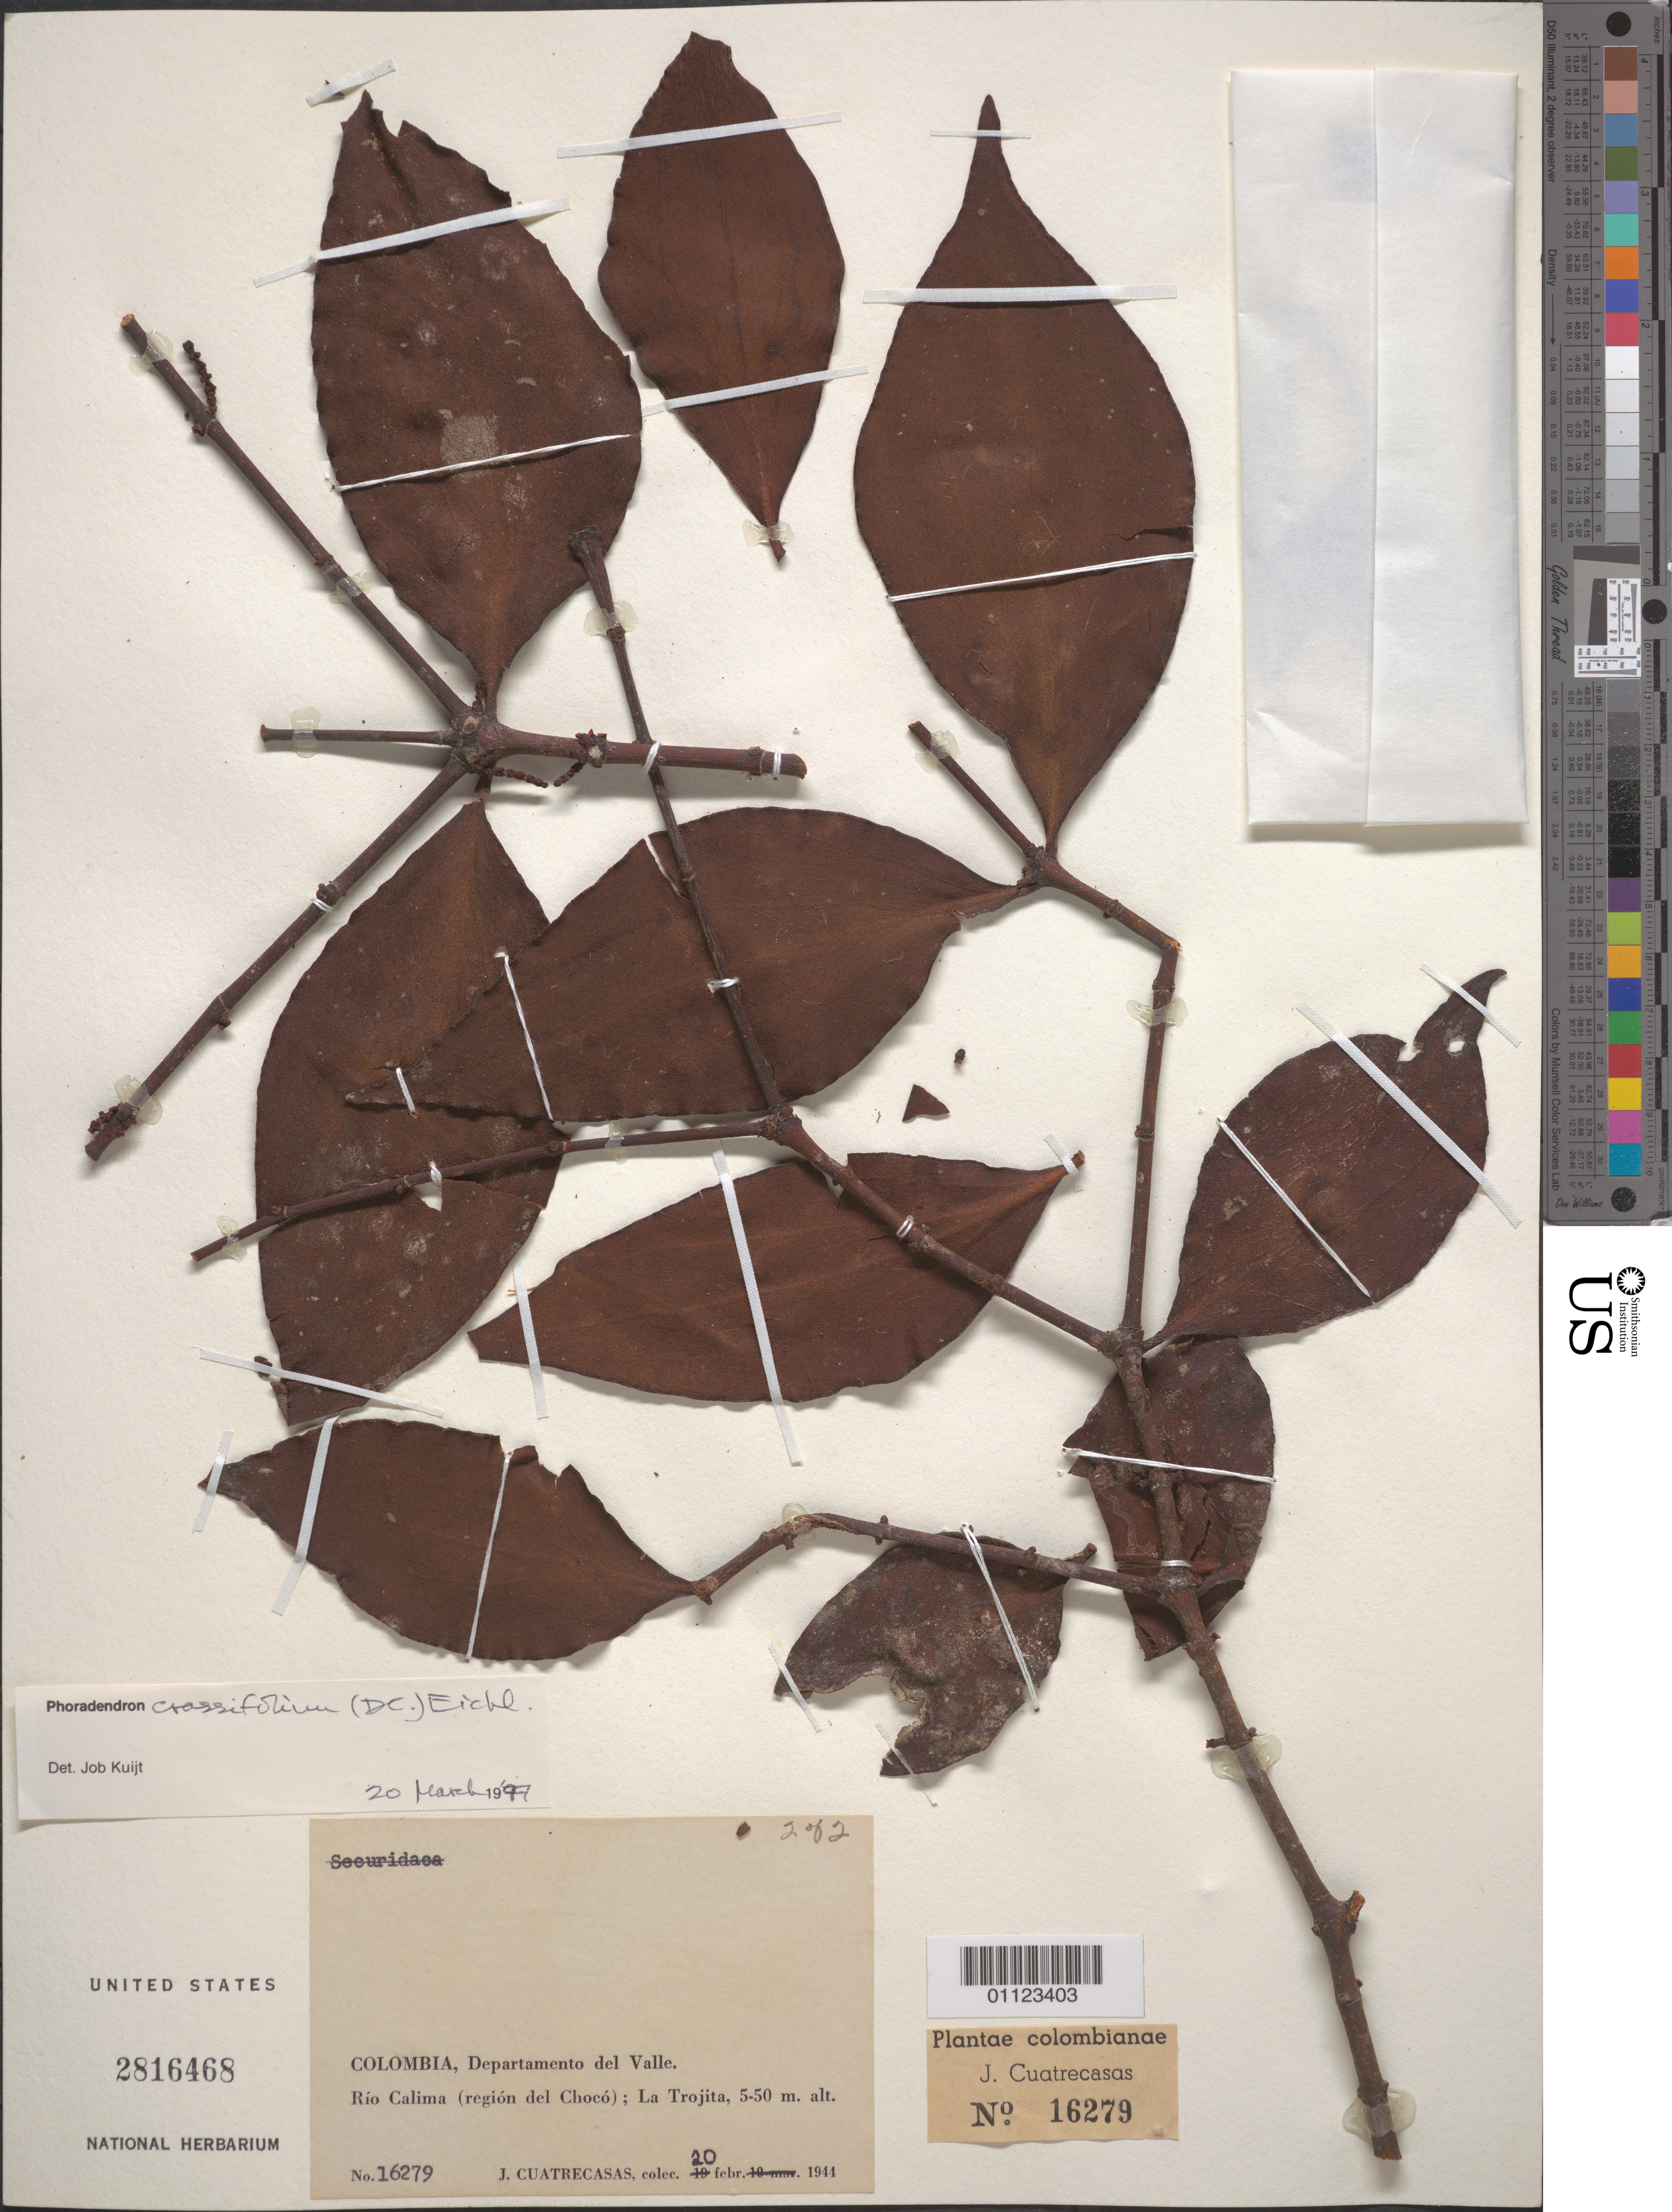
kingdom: Plantae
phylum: Tracheophyta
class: Magnoliopsida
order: Santalales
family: Viscaceae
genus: Phoradendron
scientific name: Phoradendron crassifolium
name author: (Pohl ex DC.) Eichler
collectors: J. Cuatrecasas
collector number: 16279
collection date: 1944-02-20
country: Colombia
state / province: Valle del Cauca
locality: Rio Calima (región de Chocó); La Trojita.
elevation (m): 5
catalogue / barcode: US 2816468